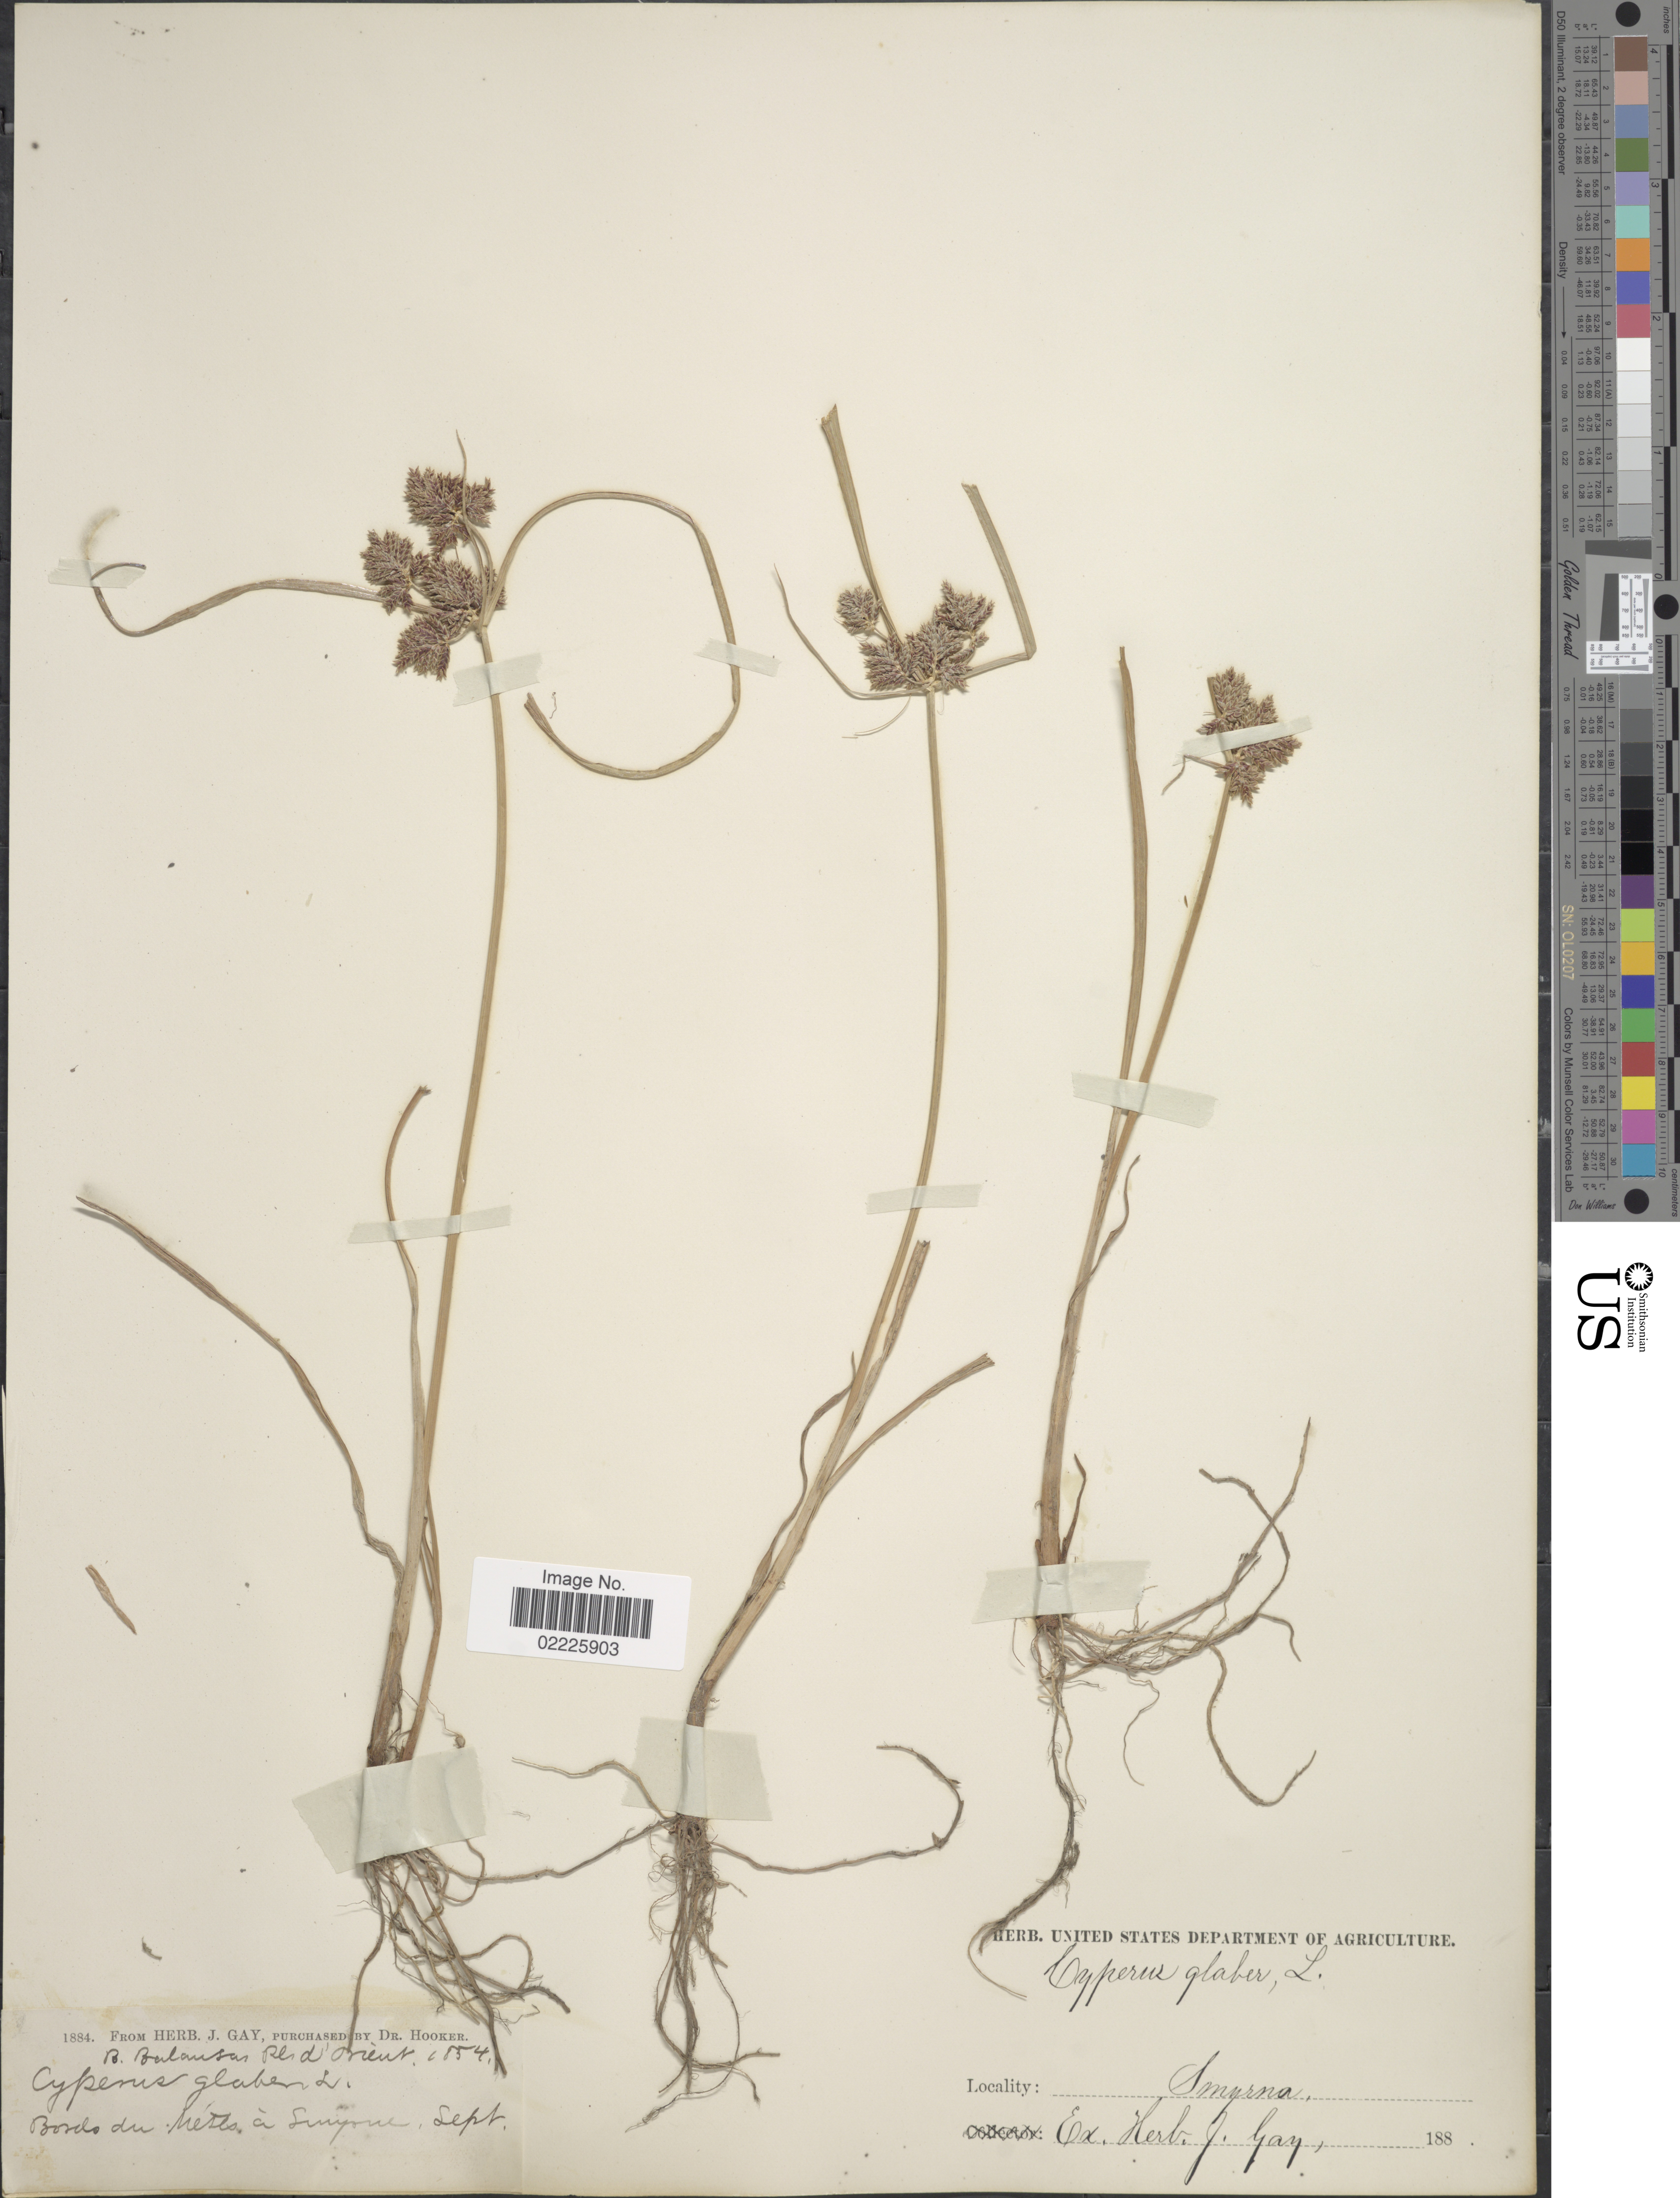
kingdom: Plantae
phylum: Tracheophyta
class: Liliopsida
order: Poales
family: Cyperaceae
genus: Cyperus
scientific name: Cyperus glaber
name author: L.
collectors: B. Balansa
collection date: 1854-09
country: Turkey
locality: Pl. d'Orient, Bords des Mests a Smyrne